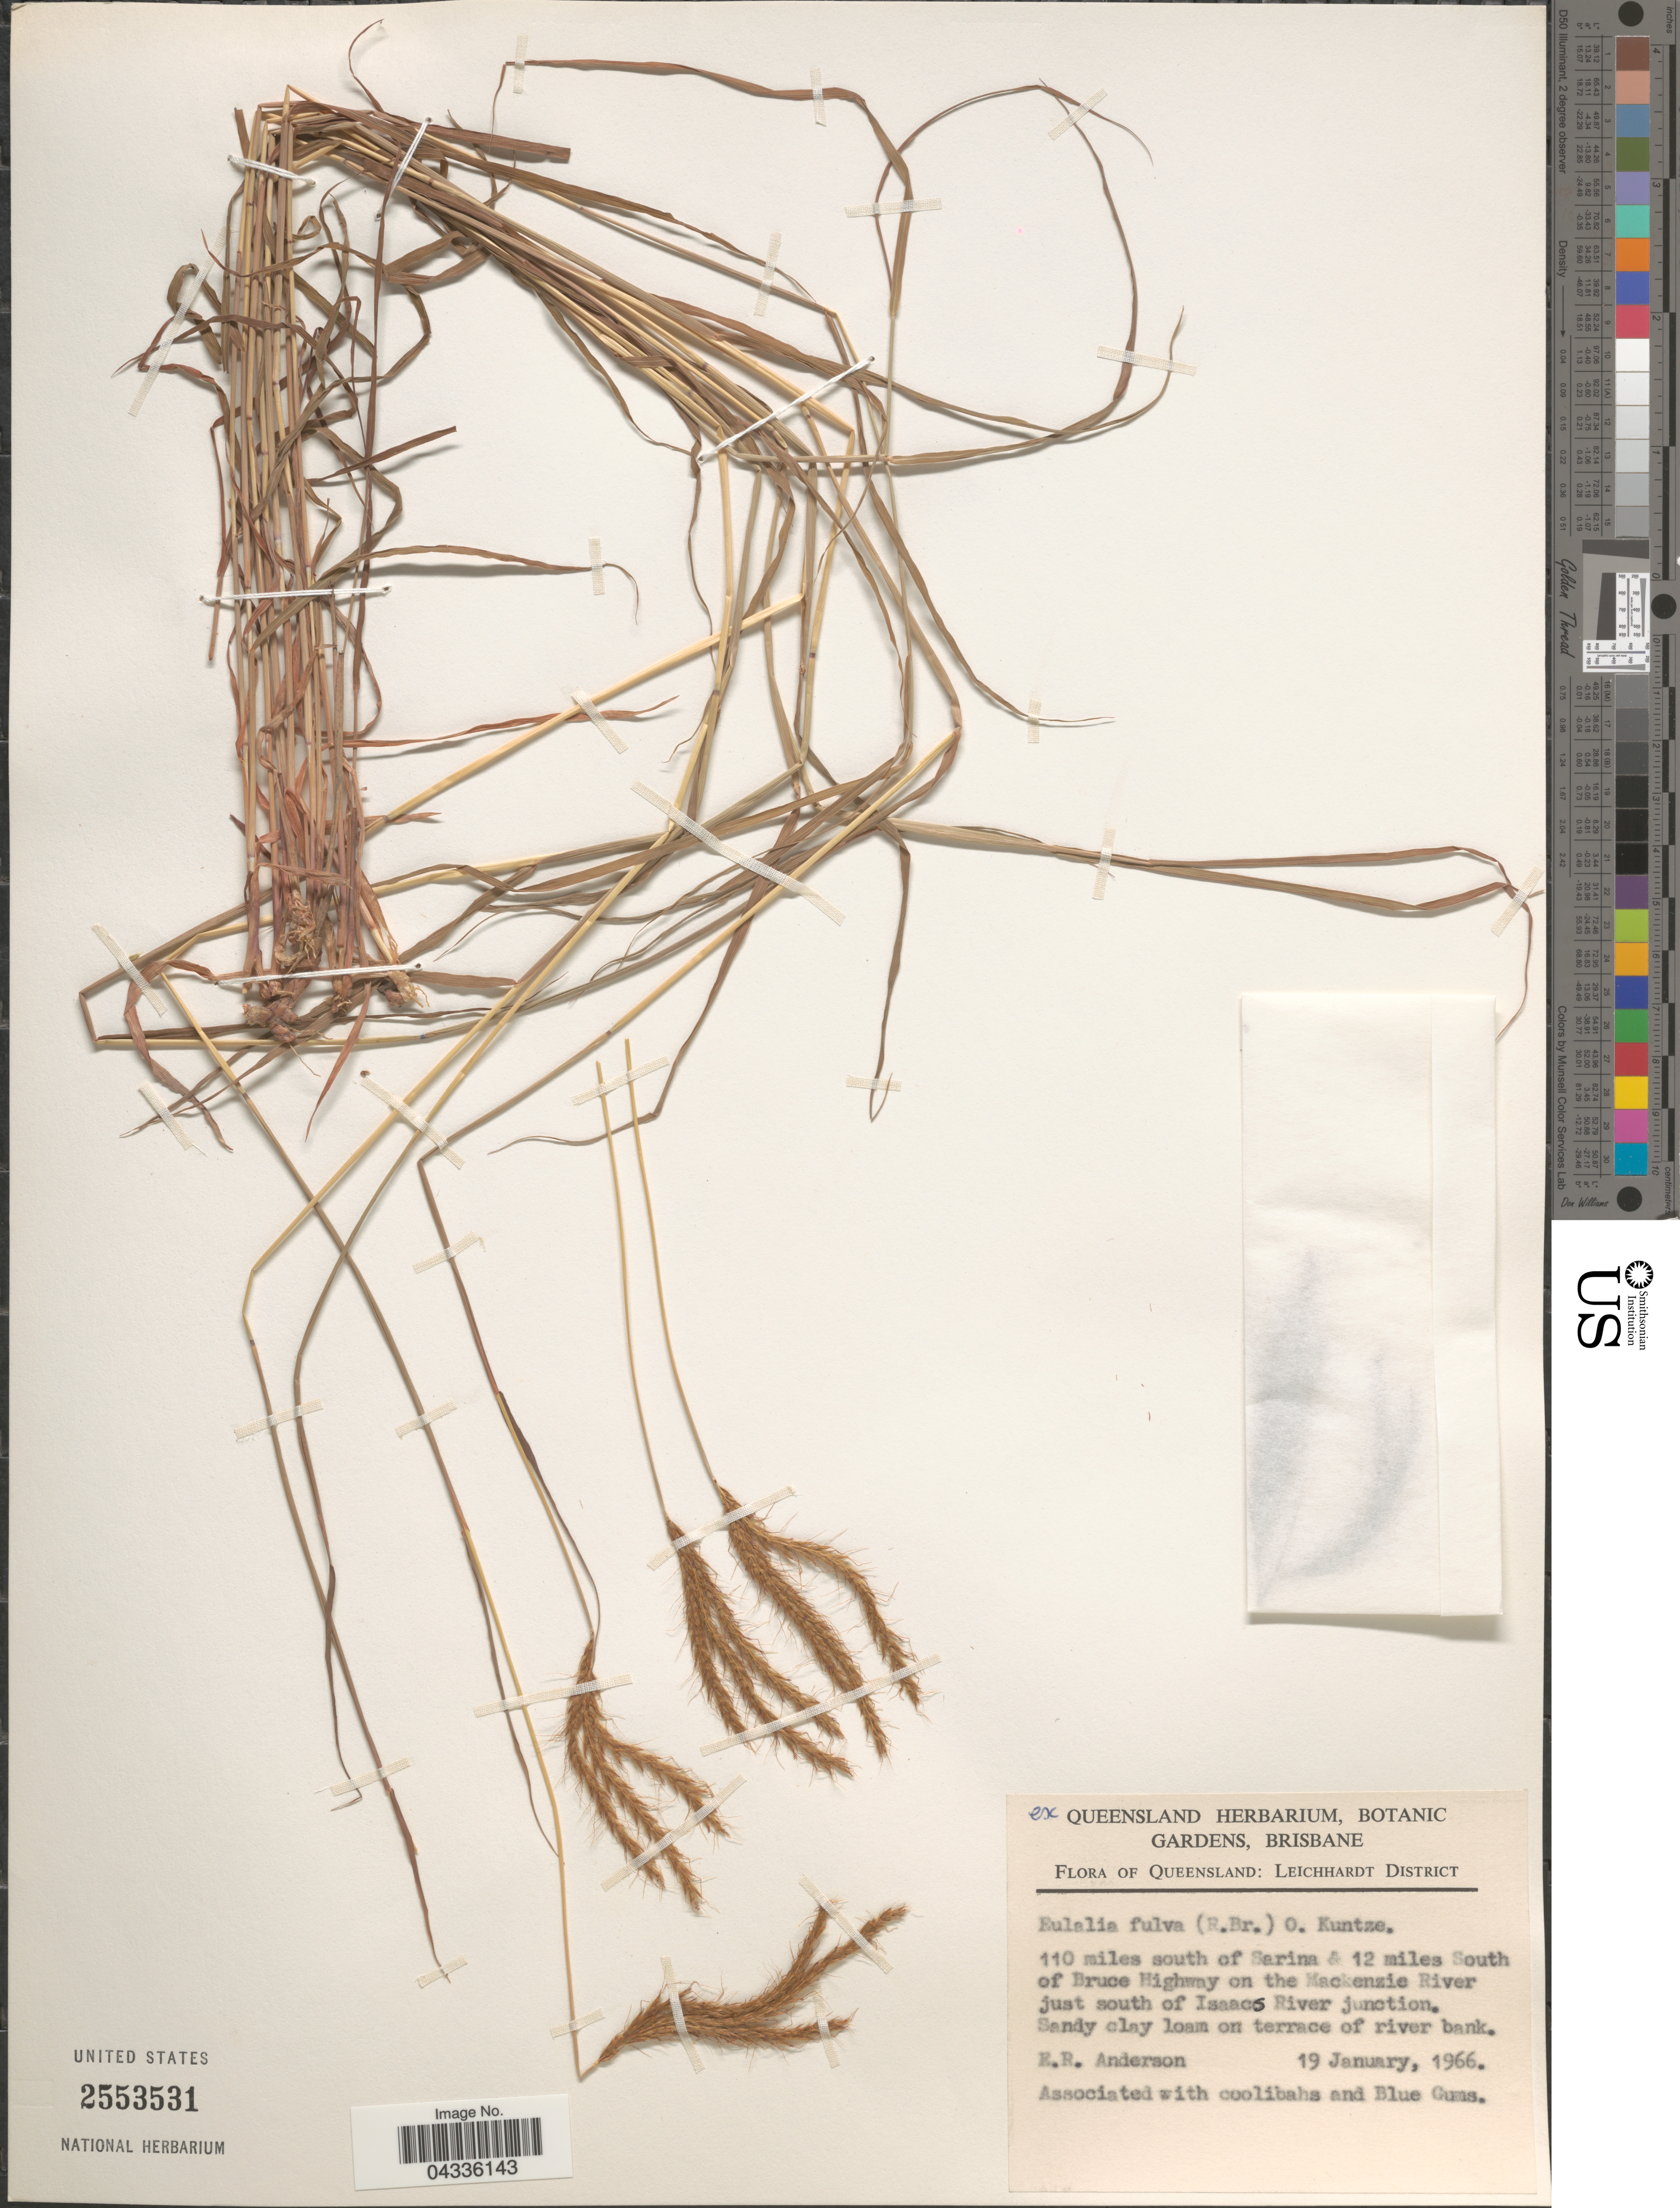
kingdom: Plantae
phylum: Tracheophyta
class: Liliopsida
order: Poales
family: Poaceae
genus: Eulalia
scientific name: Eulalia aurea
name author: (Bory) Kunth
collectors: E. Anderson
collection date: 1966-01-19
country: Australia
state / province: Queensland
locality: Leichhardt District. 110 miles south of sarina & 12 miles South of Bruce Highway on the Mackenzie River just south of Isaacs River junction.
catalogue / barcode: US 2553531